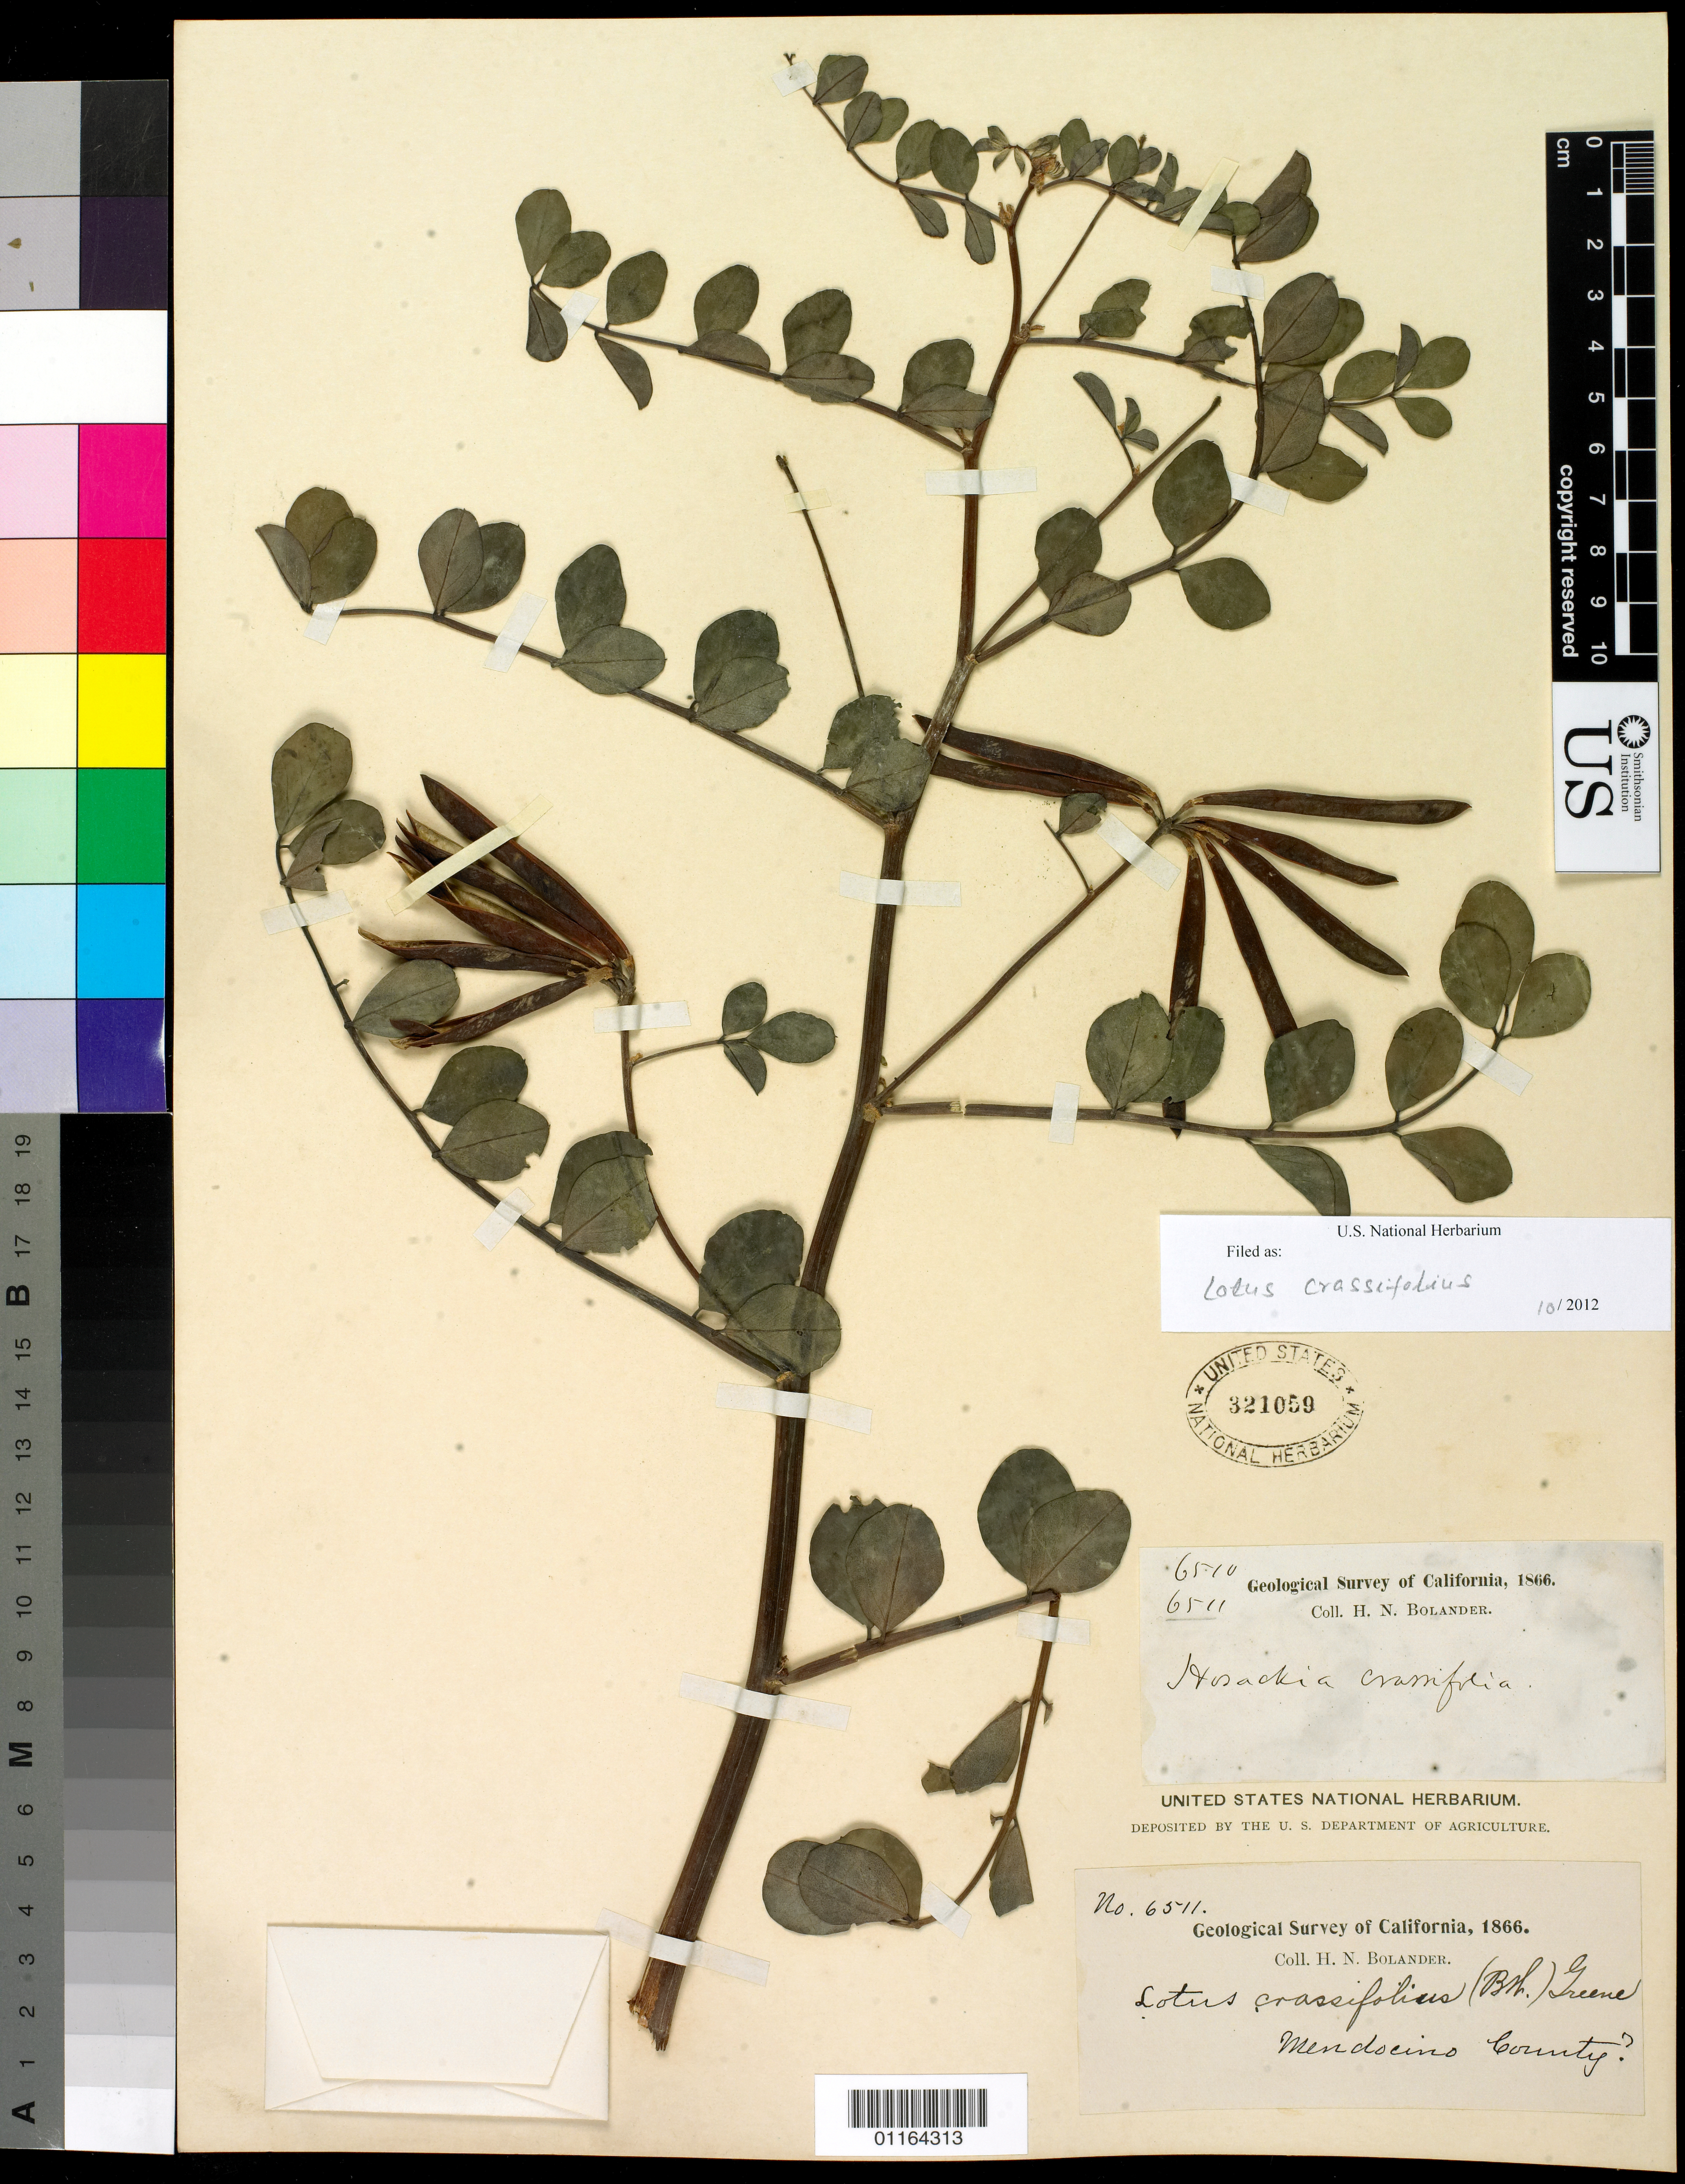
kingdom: Plantae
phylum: Tracheophyta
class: Magnoliopsida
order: Fabales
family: Fabaceae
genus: Hosackia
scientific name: Hosackia crassifolia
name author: Benth.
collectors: H. Bolander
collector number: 6511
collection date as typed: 1866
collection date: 1866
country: United States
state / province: California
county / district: Mendocino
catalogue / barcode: US 321059